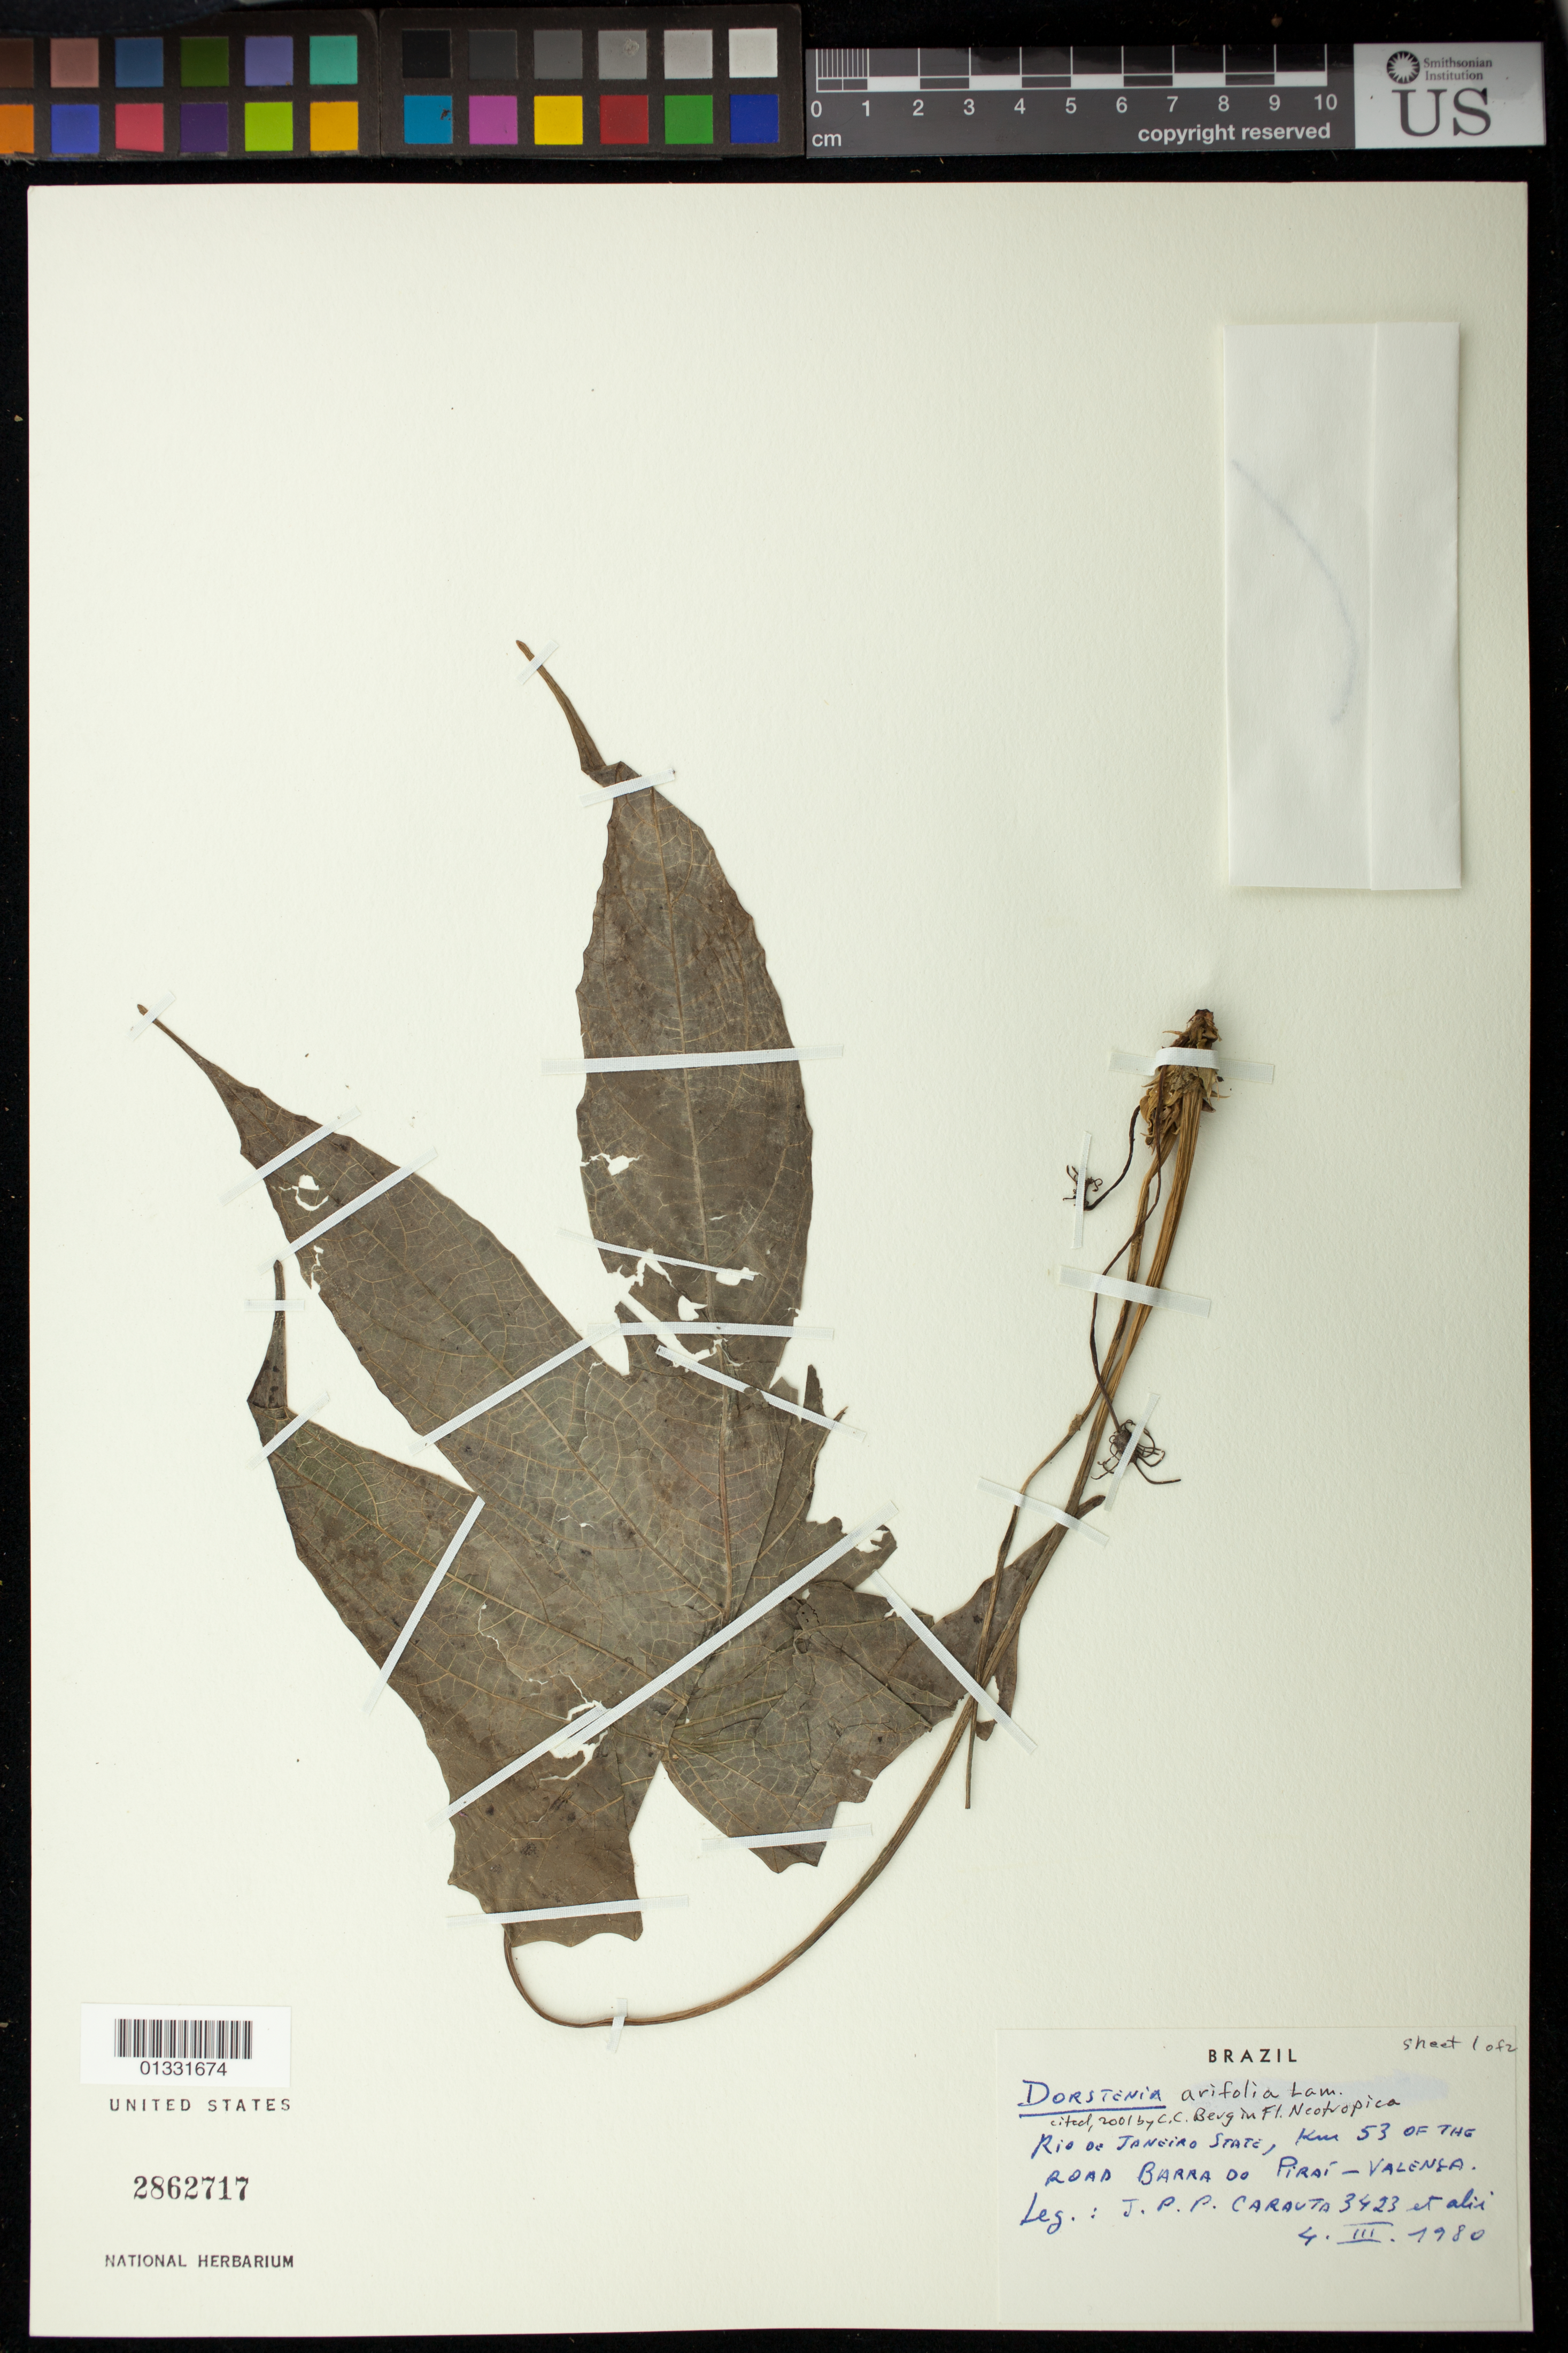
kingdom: Plantae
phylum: Tracheophyta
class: Magnoliopsida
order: Rosales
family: Moraceae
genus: Dorstenia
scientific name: Dorstenia arifolia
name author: Lam.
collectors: J. P. P. Carauta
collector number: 3423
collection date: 1980-03-04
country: Brazil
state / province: Rio de Janeiro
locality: km 53 of the road Barra do Piraí - Valença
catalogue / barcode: US 2862717